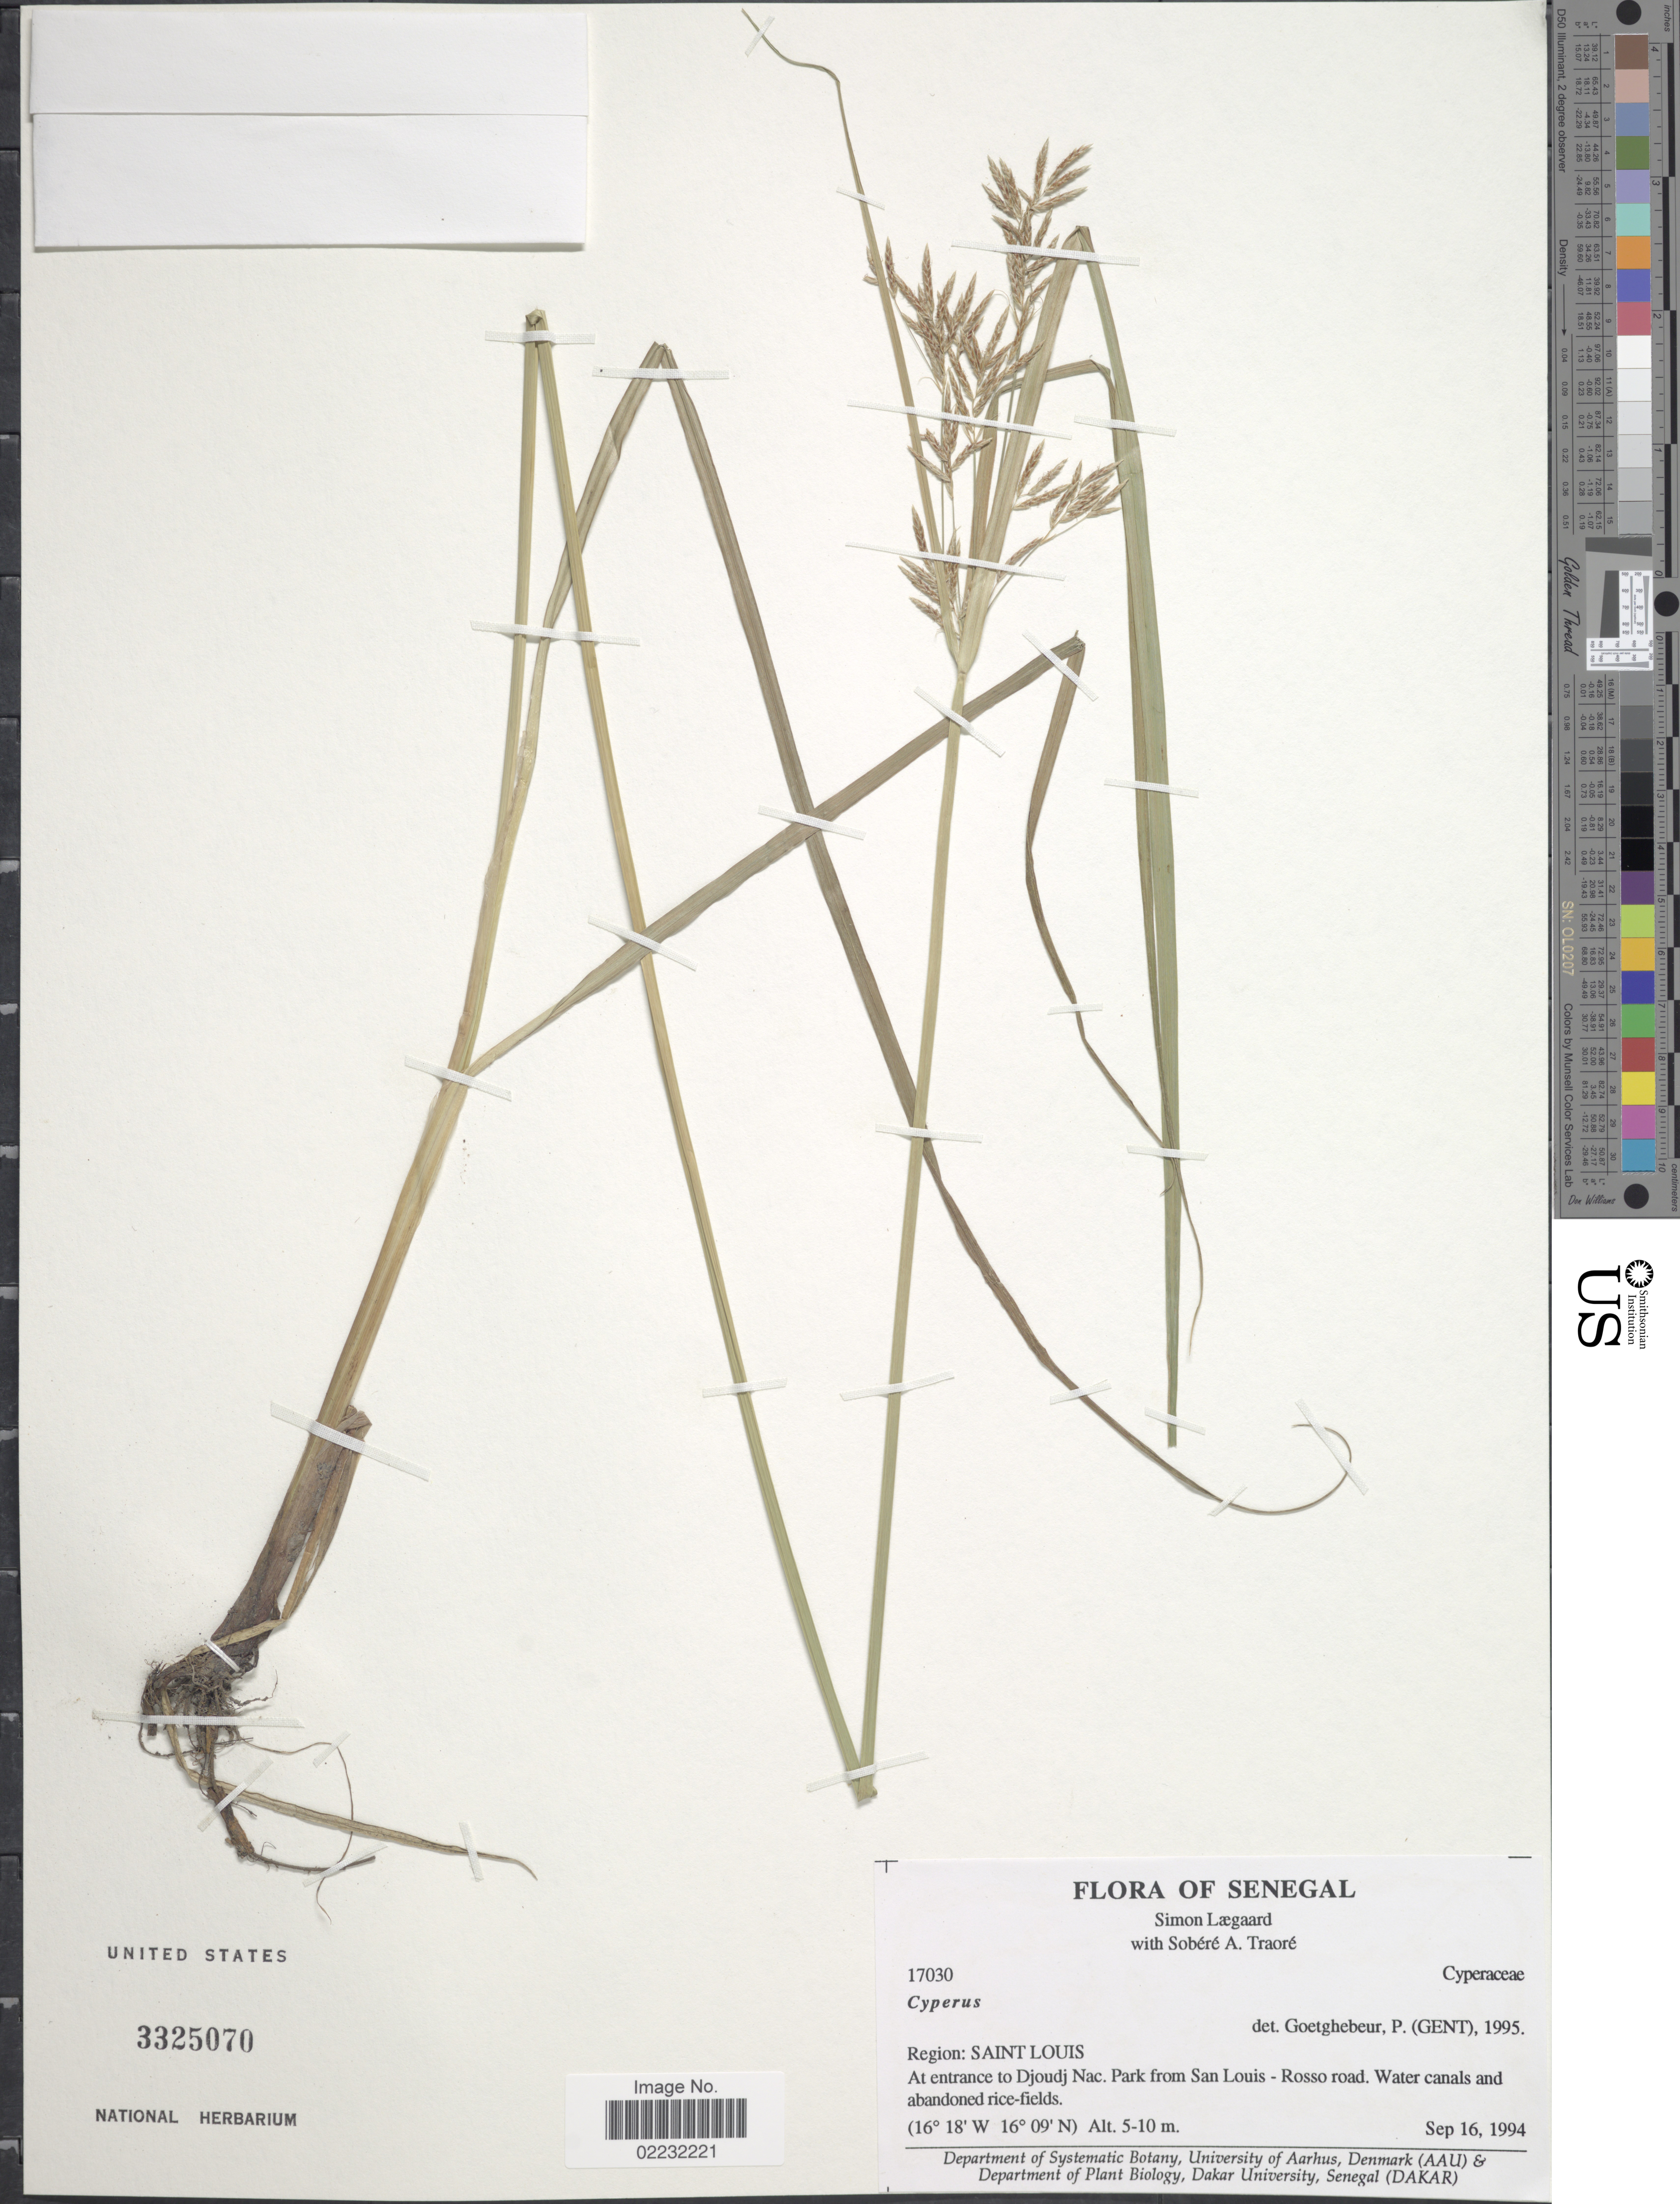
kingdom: Plantae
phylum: Tracheophyta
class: Liliopsida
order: Poales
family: Cyperaceae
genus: Cyperus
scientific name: Cyperus sp.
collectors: S. Lægaard & S. Traore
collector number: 17030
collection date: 1994-09-16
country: Senegal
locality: Saint Louis, at entrace to Djoudj Nac. Park from San Louis- Rosso road, water canals and abandoned rice-fields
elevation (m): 5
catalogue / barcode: US 3325070